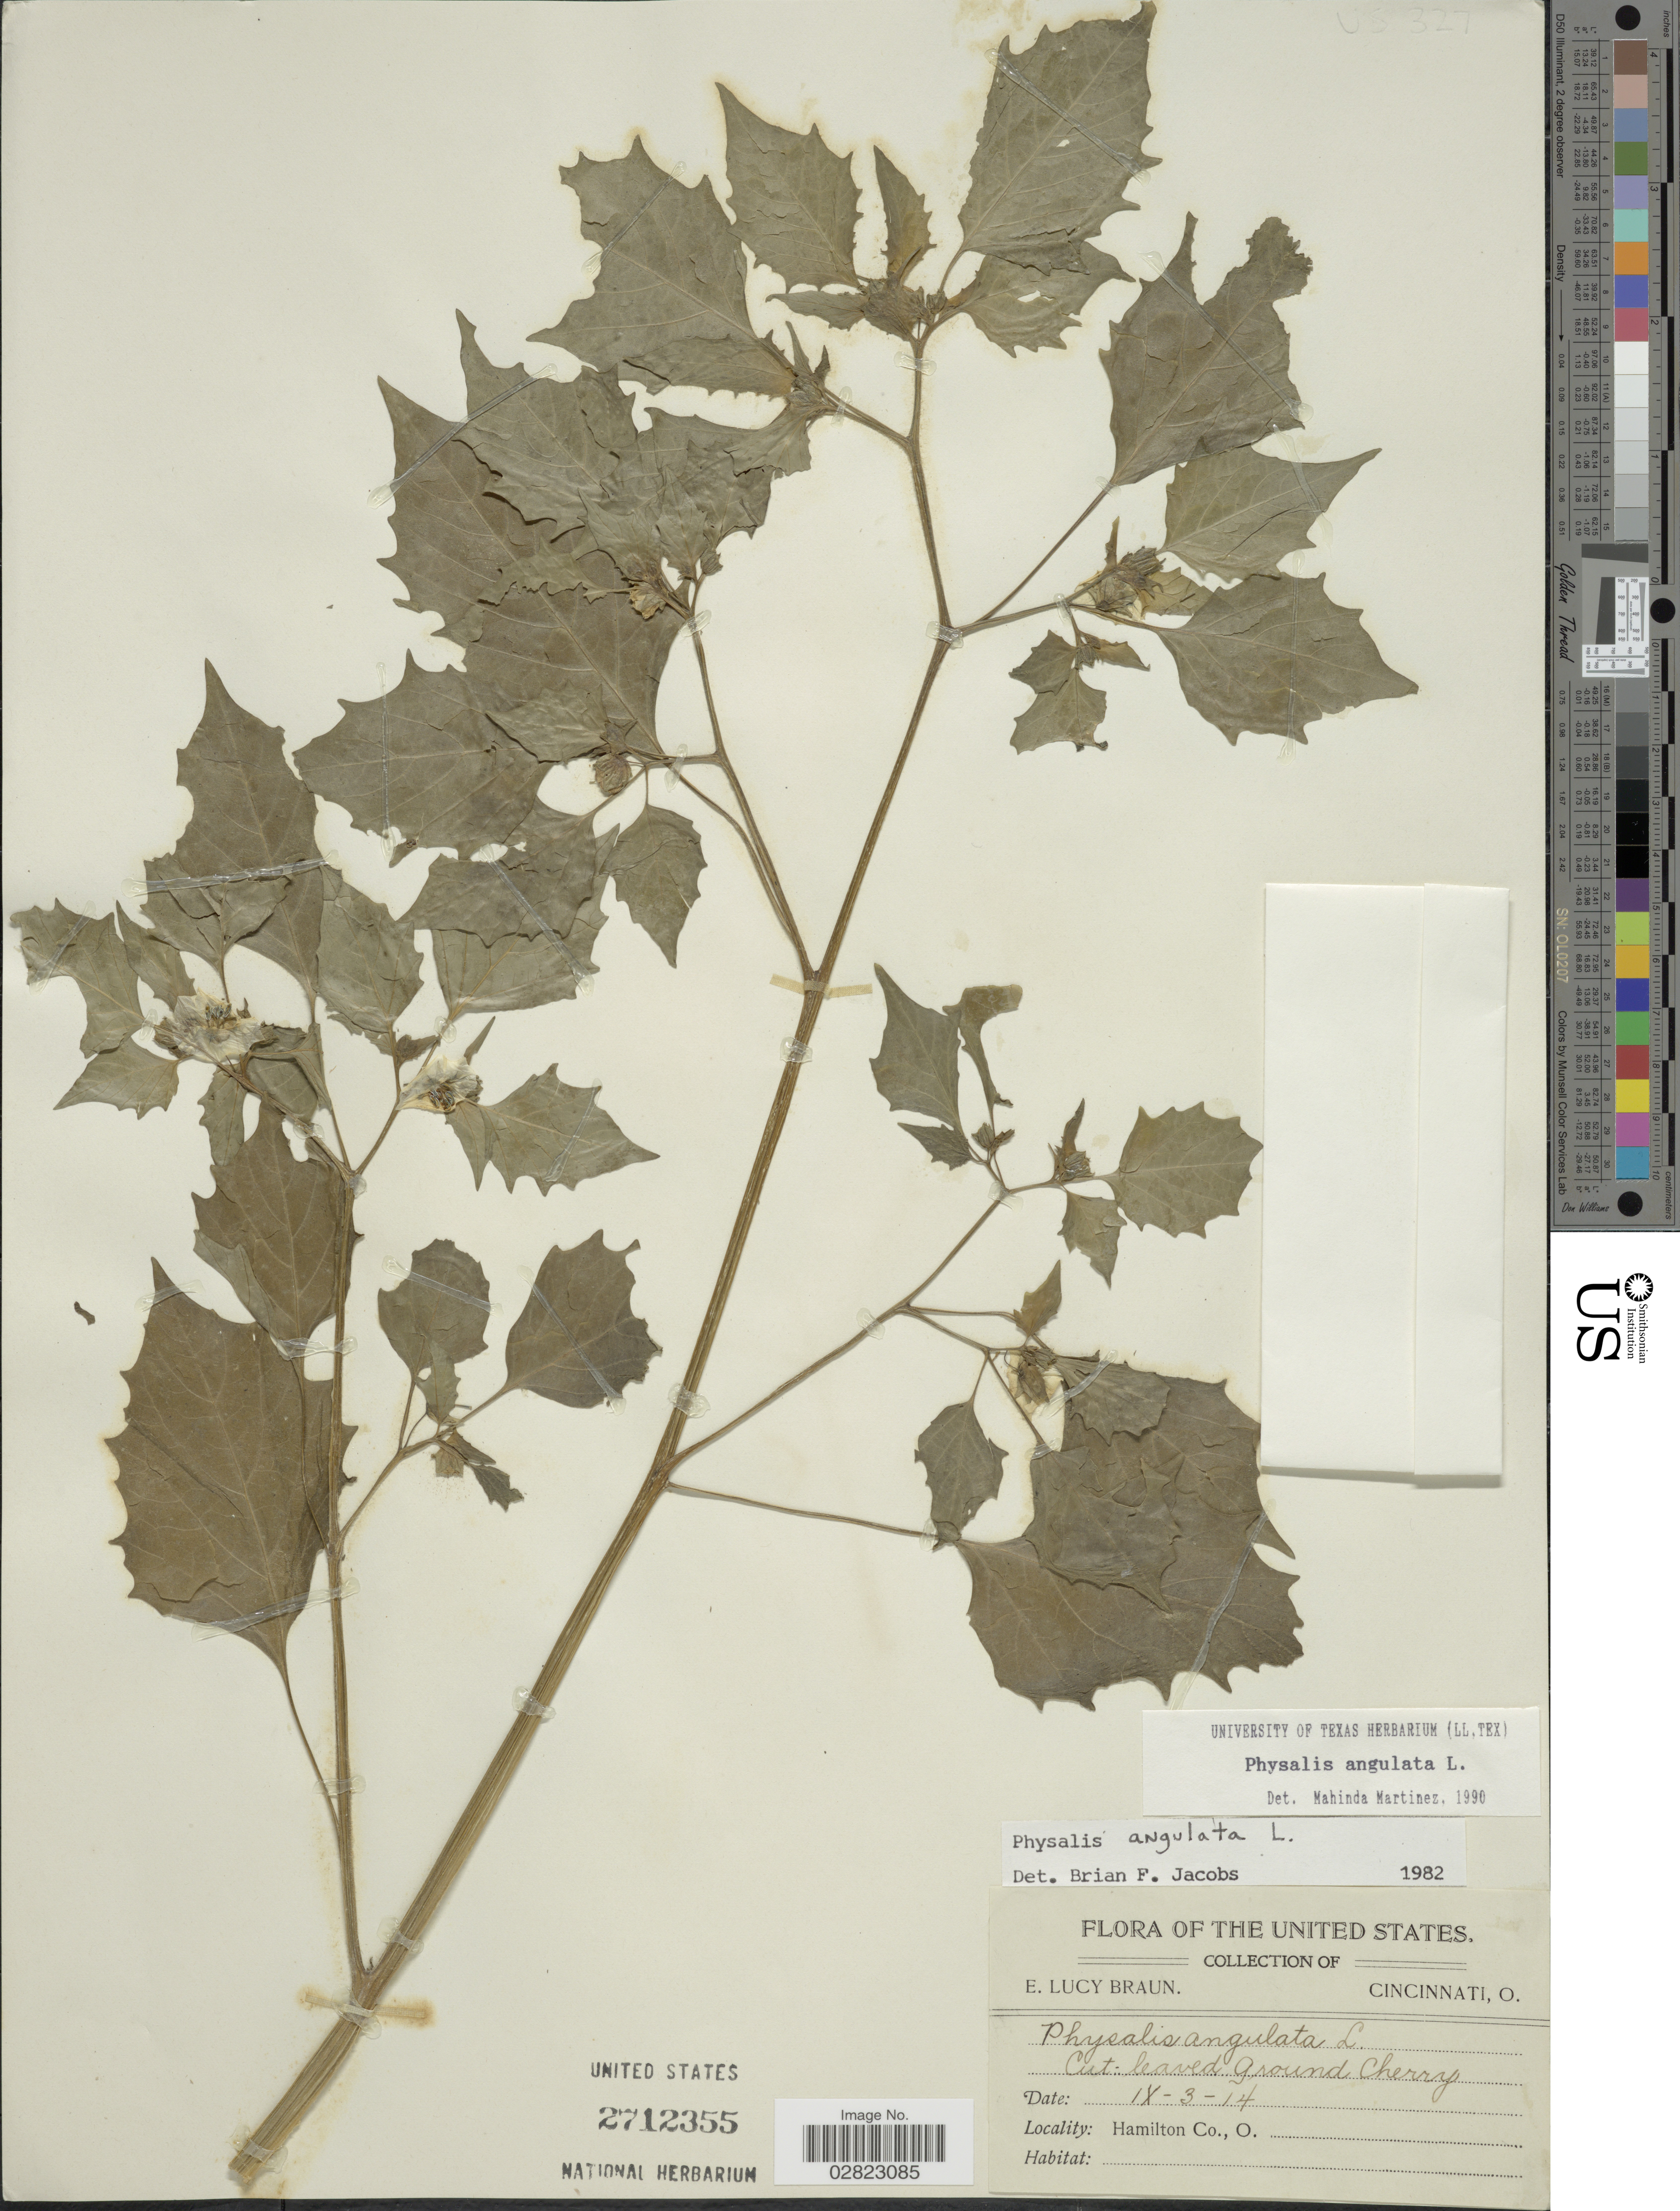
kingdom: Plantae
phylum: Tracheophyta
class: Magnoliopsida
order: Solanales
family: Solanaceae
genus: Physalis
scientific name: Physalis angulata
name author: L.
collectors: E. L. Braun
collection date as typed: Transcribed d/m/y: 3/9/14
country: United States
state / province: Ohio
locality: Hamilton Co.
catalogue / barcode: US 2712355